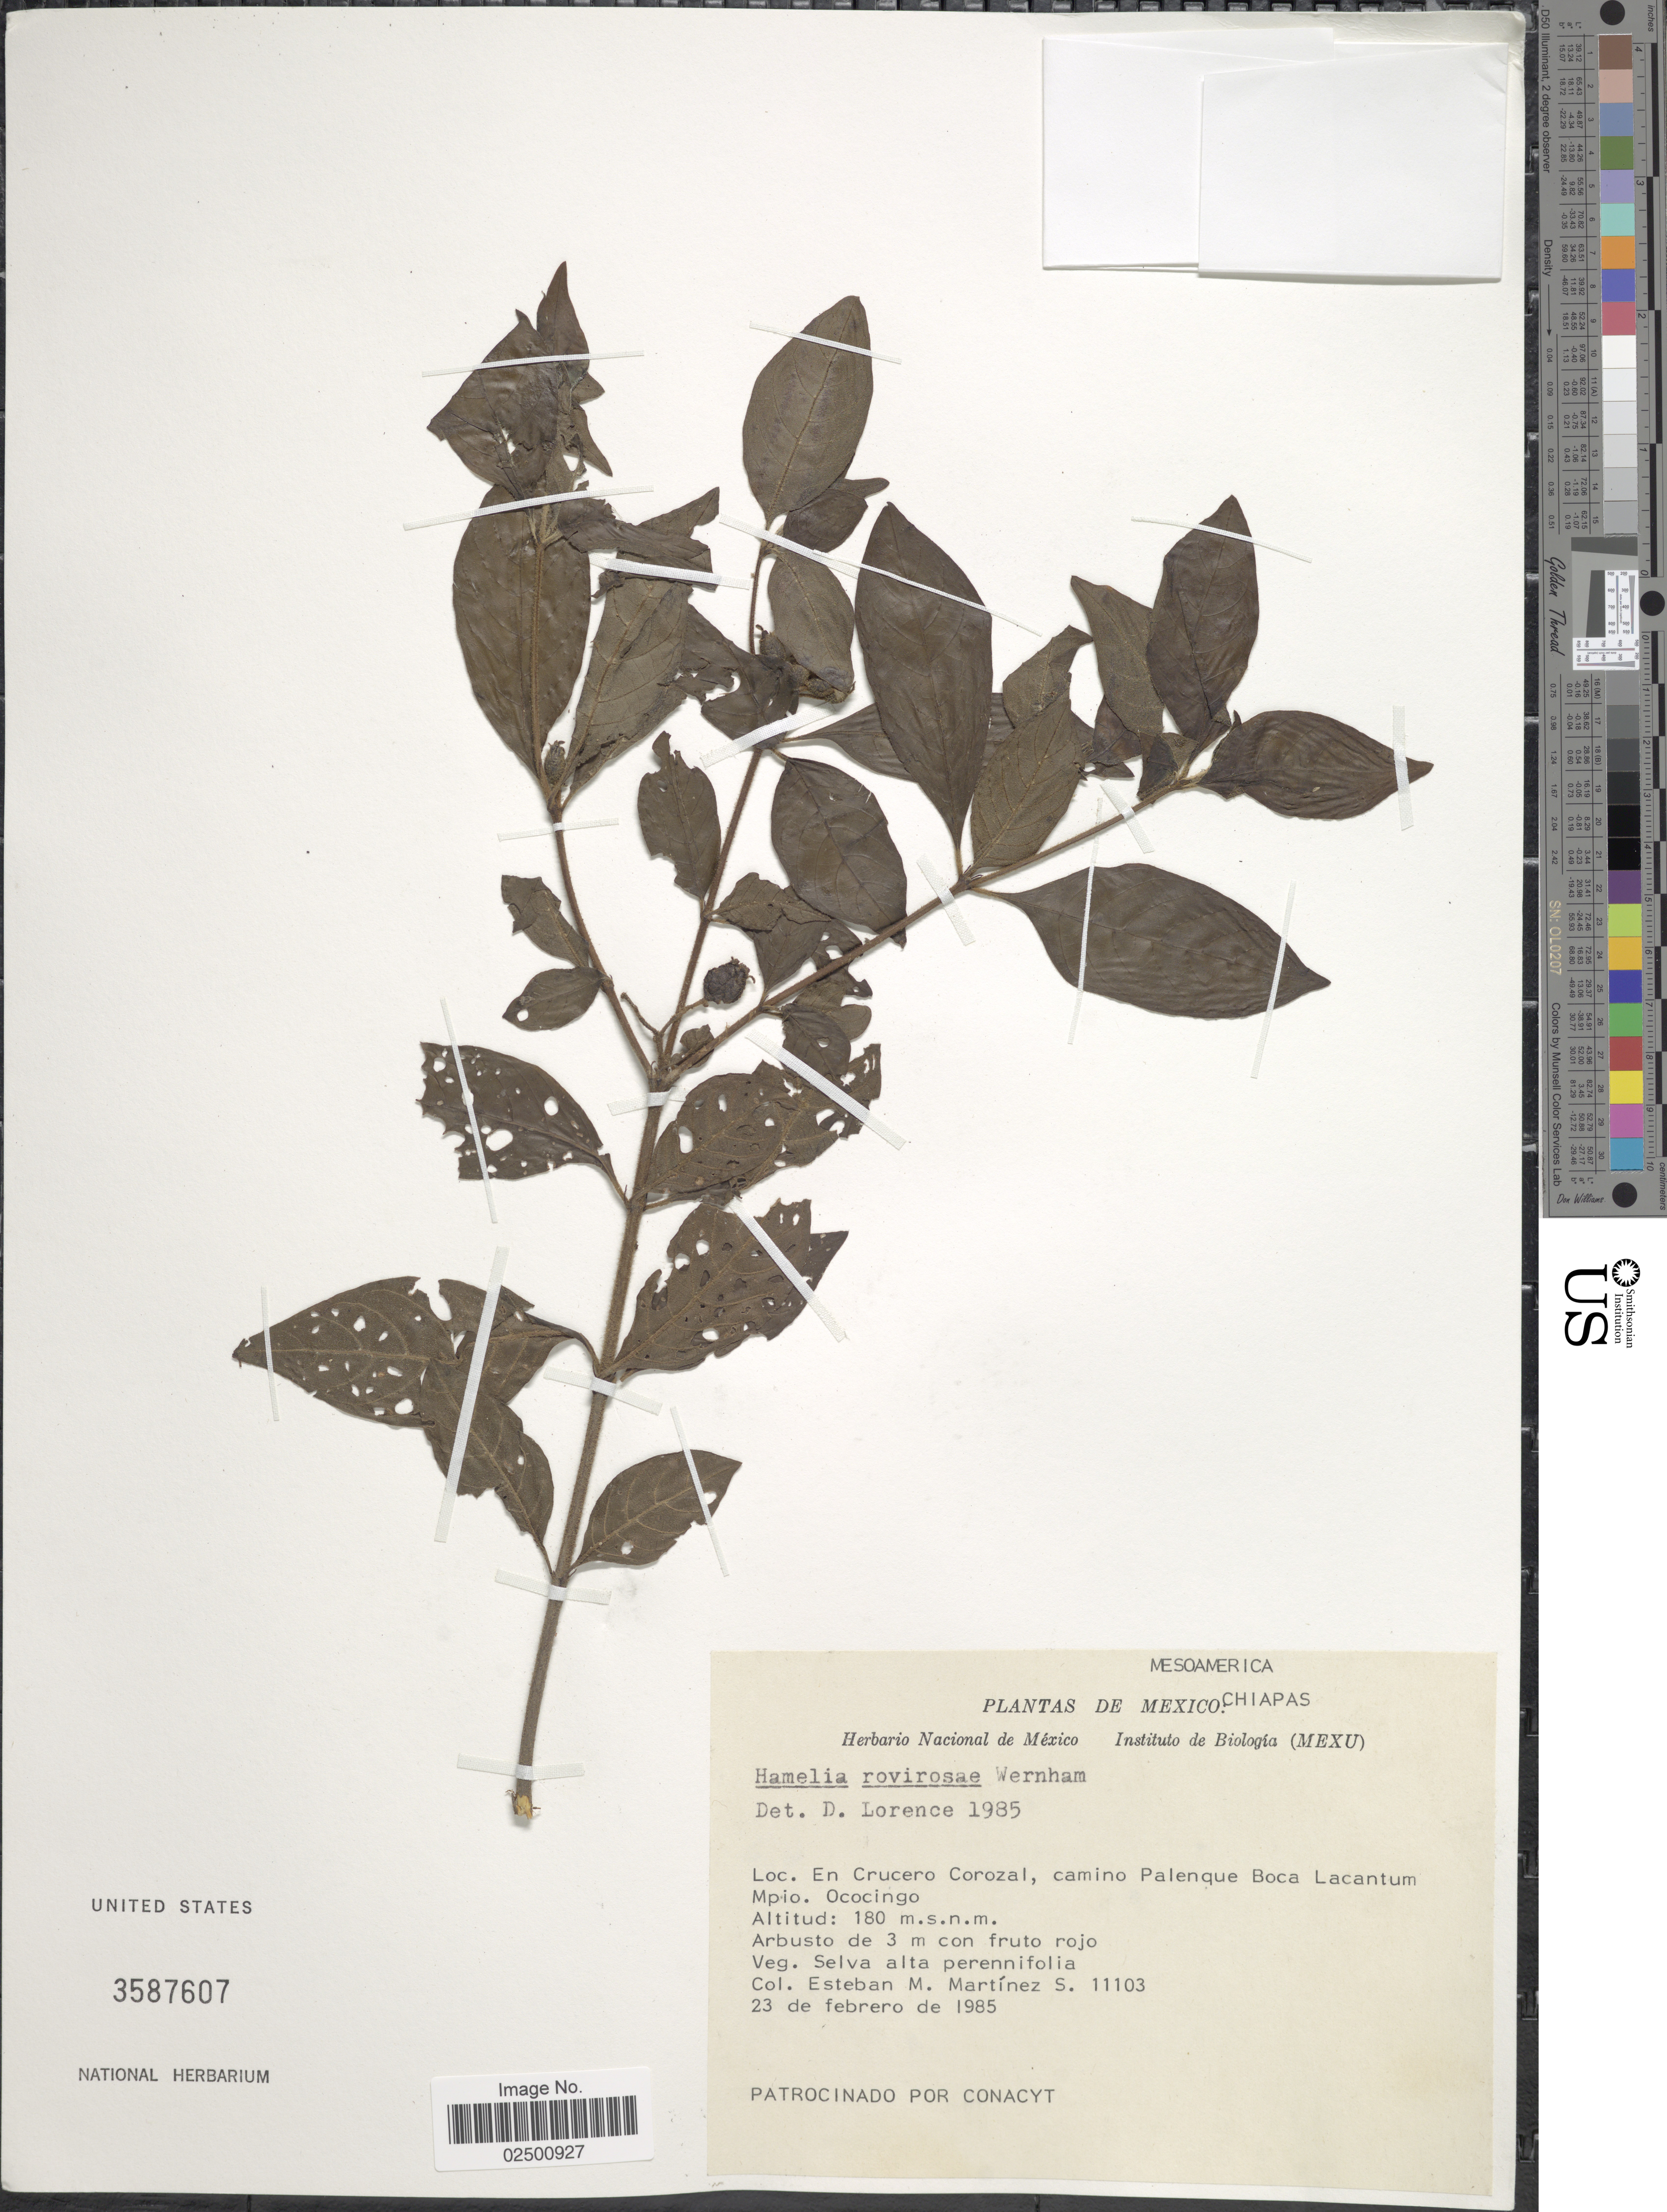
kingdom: Plantae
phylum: Tracheophyta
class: Magnoliopsida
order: Gentianales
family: Rubiaceae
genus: Hamelia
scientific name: Hamelia rovirosae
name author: Wernham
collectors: E. M. Martínez S.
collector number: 11103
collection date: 1985-02-23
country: Mexico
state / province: Chiapas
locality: En Crucero Corozal, camino Palenque Boca Lacantum. Mpio. Ococingo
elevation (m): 180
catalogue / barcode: US 3587607